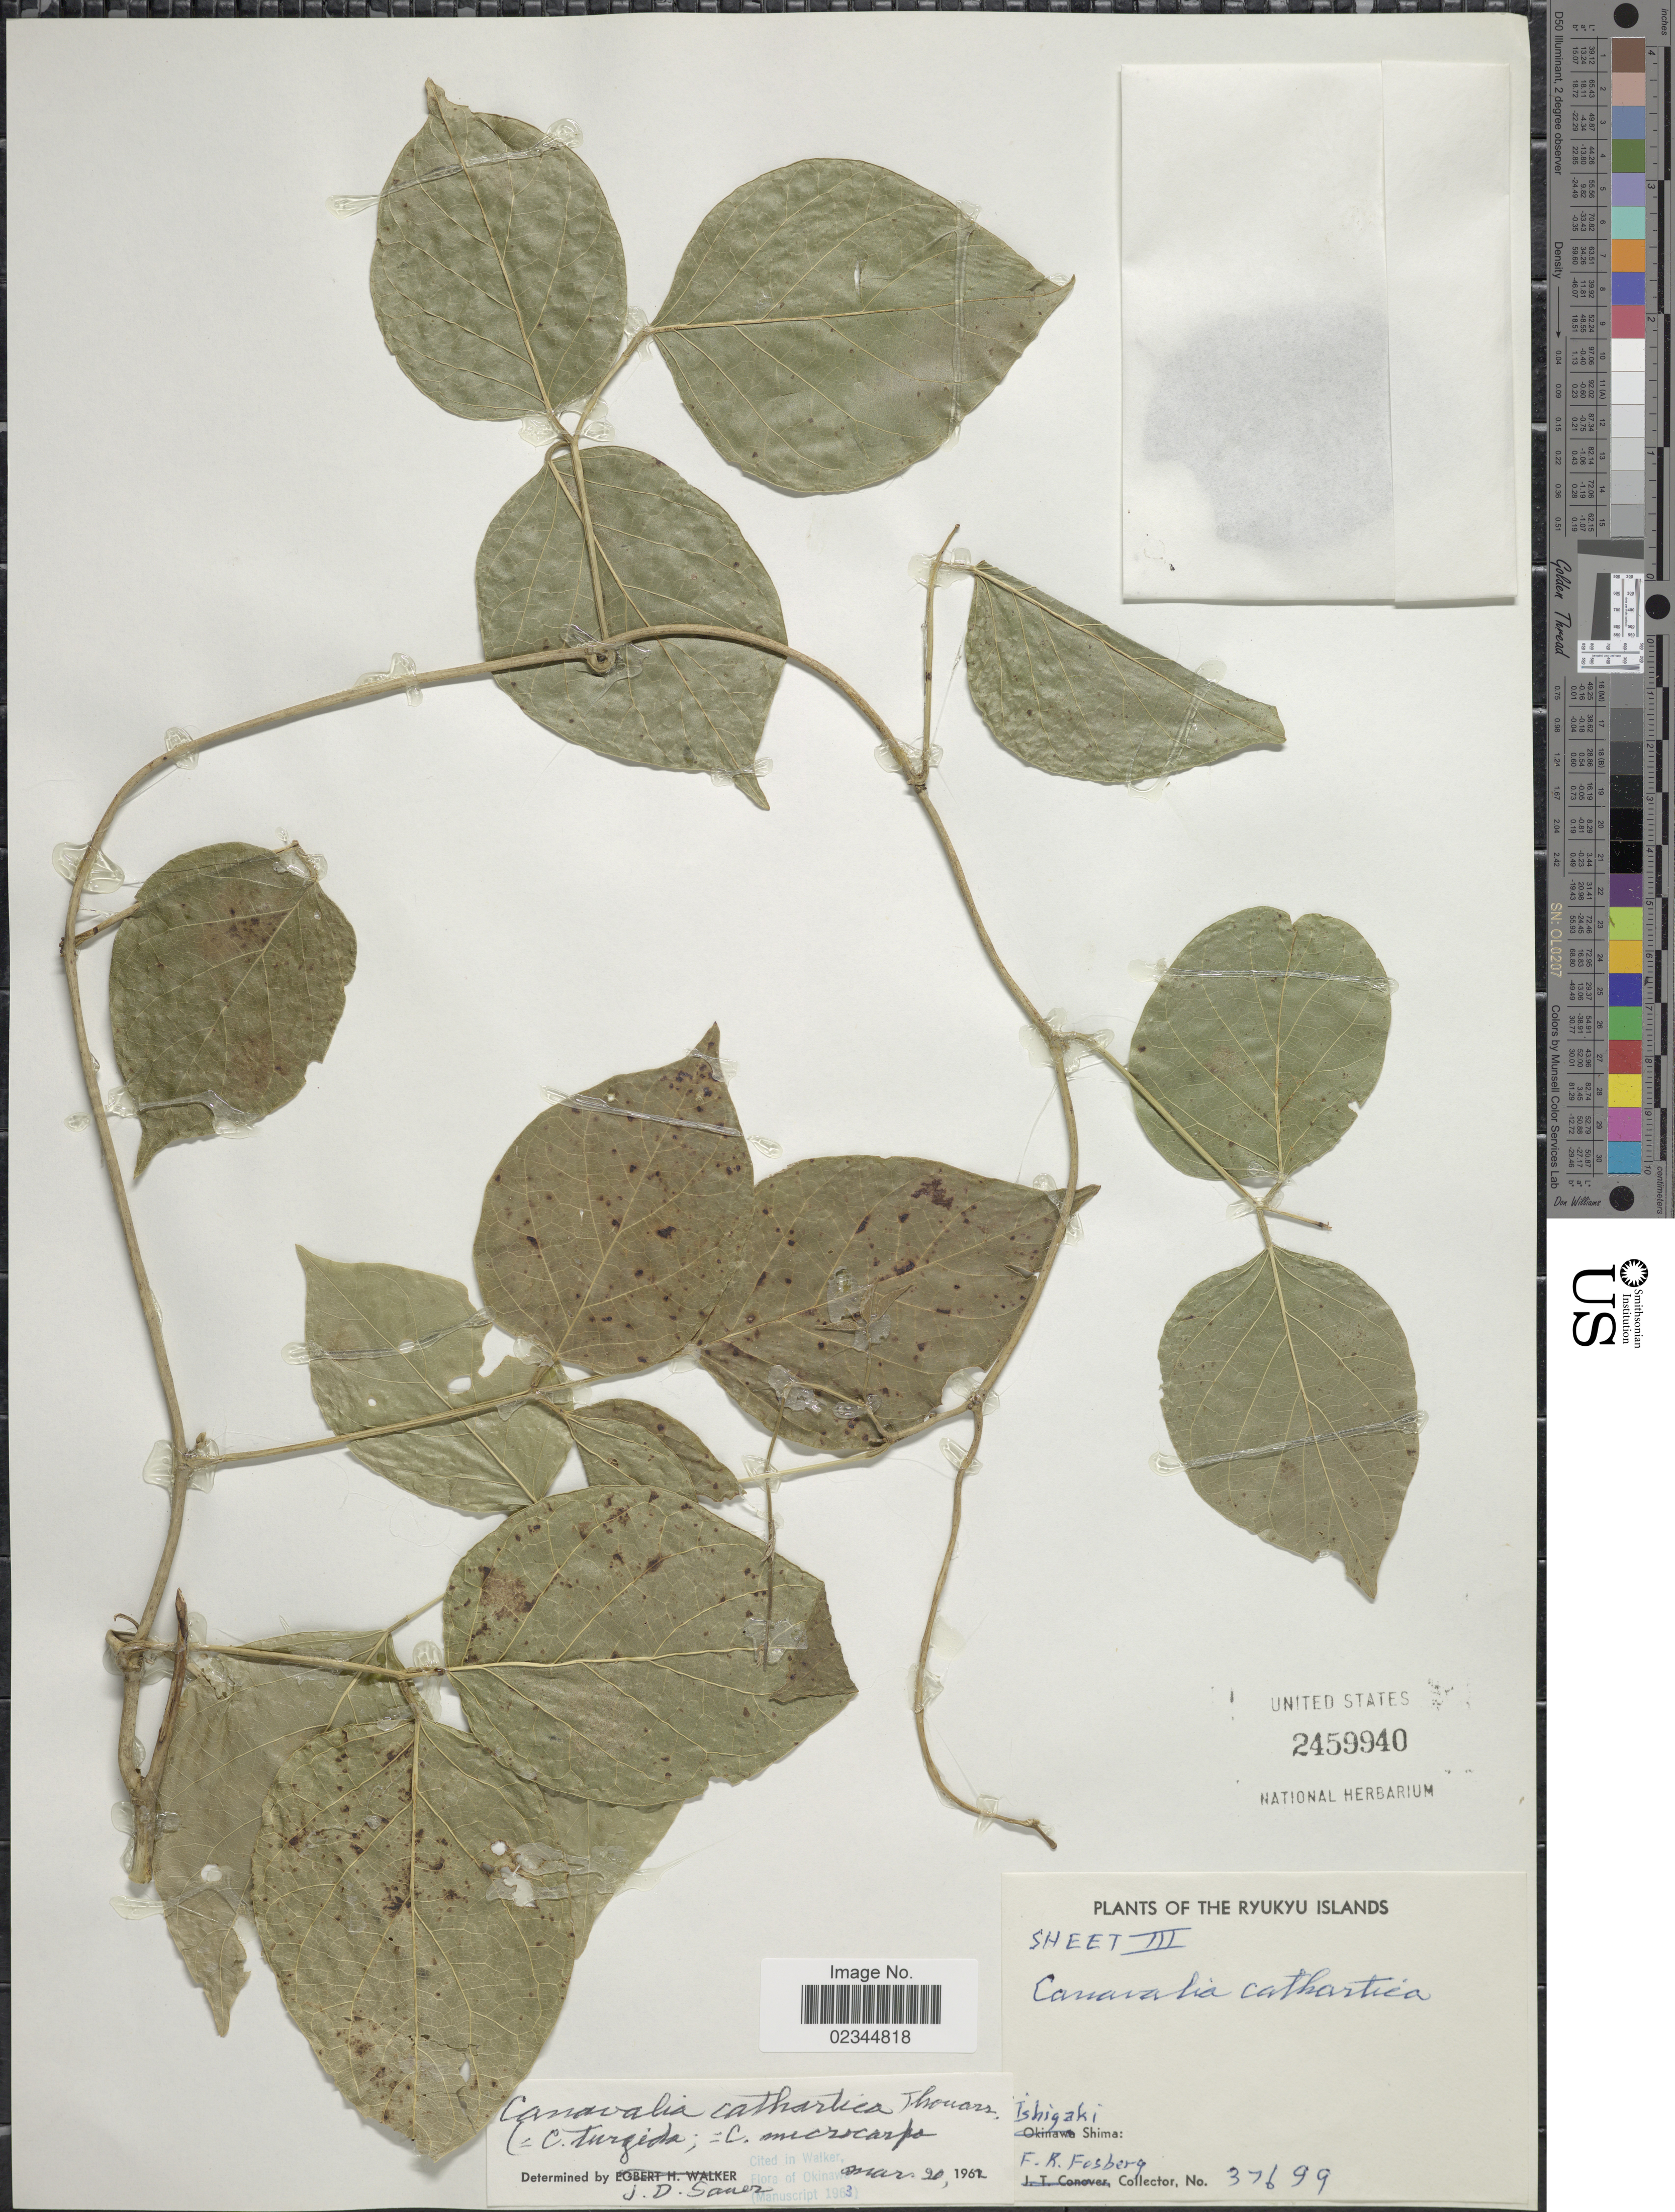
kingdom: Plantae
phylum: Tracheophyta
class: Magnoliopsida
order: Fabales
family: Fabaceae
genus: Canavalia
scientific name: Canavalia cathartica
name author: Thouars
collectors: F. R. Fosberg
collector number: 37699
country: Japan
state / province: Okinawa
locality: Ryukyu Islands. Ishigaki Shima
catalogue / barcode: US 2459940